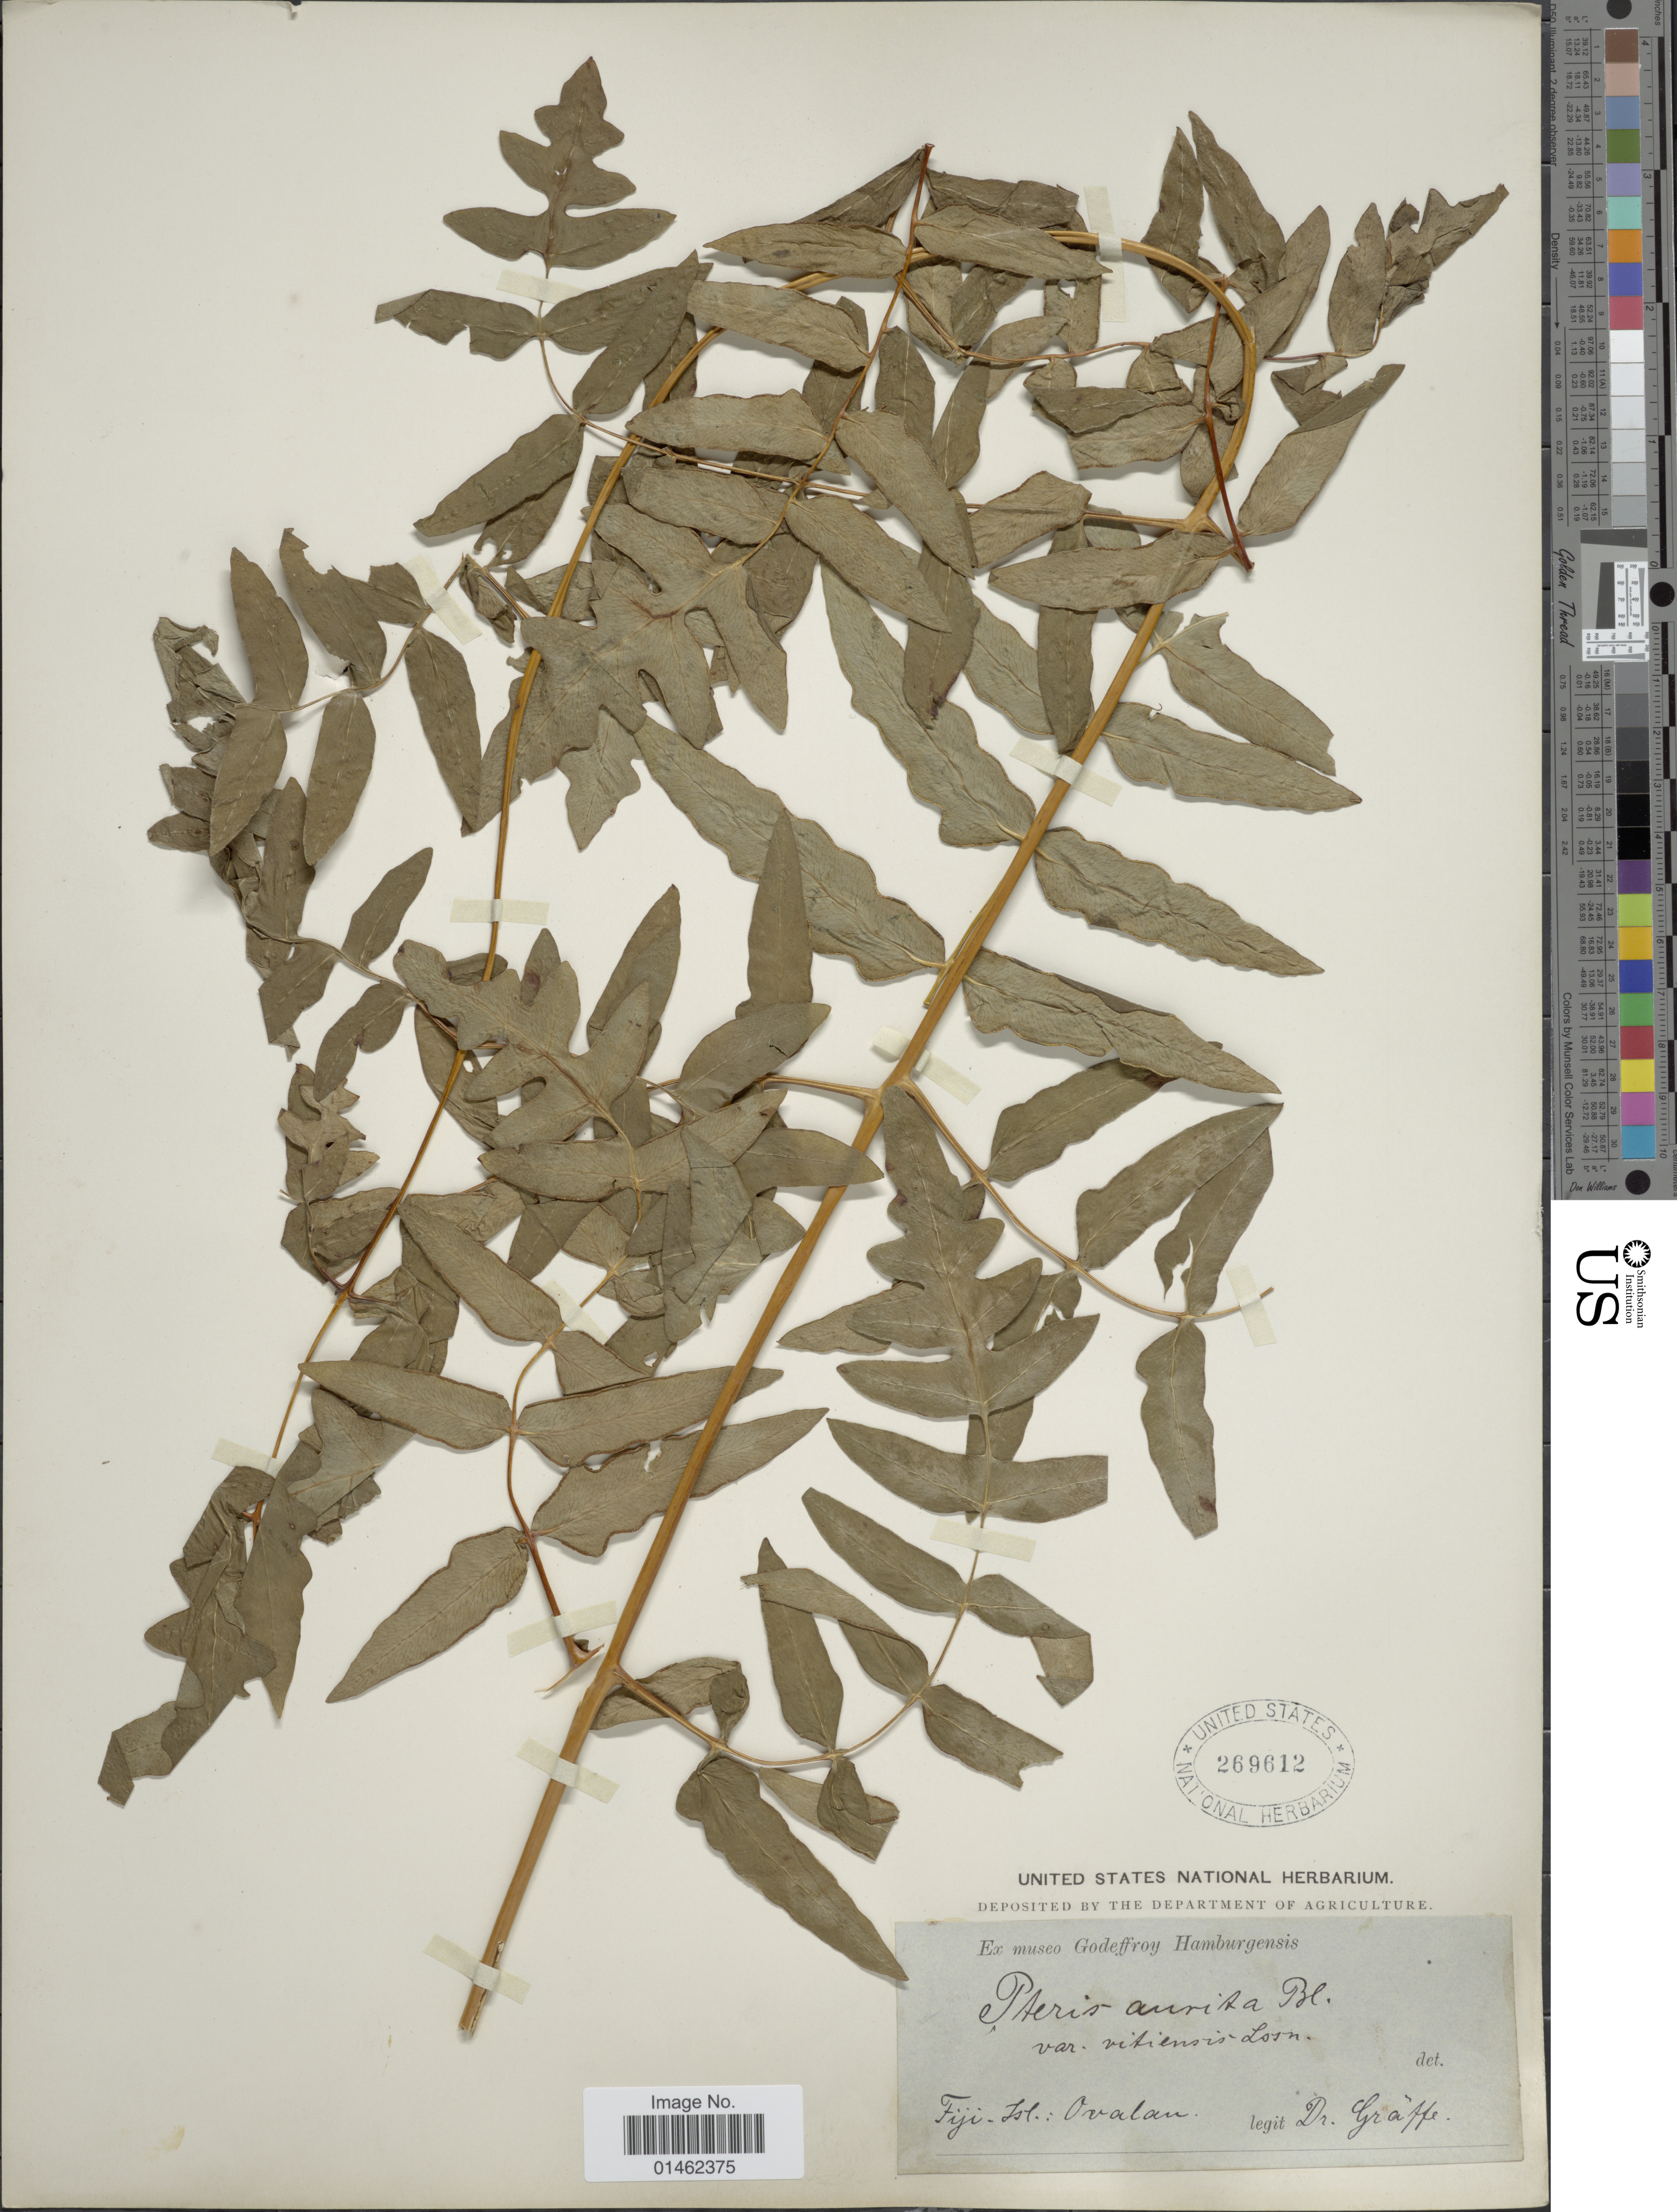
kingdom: Plantae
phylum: Tracheophyta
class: Polypodiopsida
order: Polypodiales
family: Dennstaedtiaceae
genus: Histiopteris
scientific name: Histiopteris sinuata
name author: (Brack.) Small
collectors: Gräffe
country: Fiji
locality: Fiji-Isl: Ovalau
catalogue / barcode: US 269612